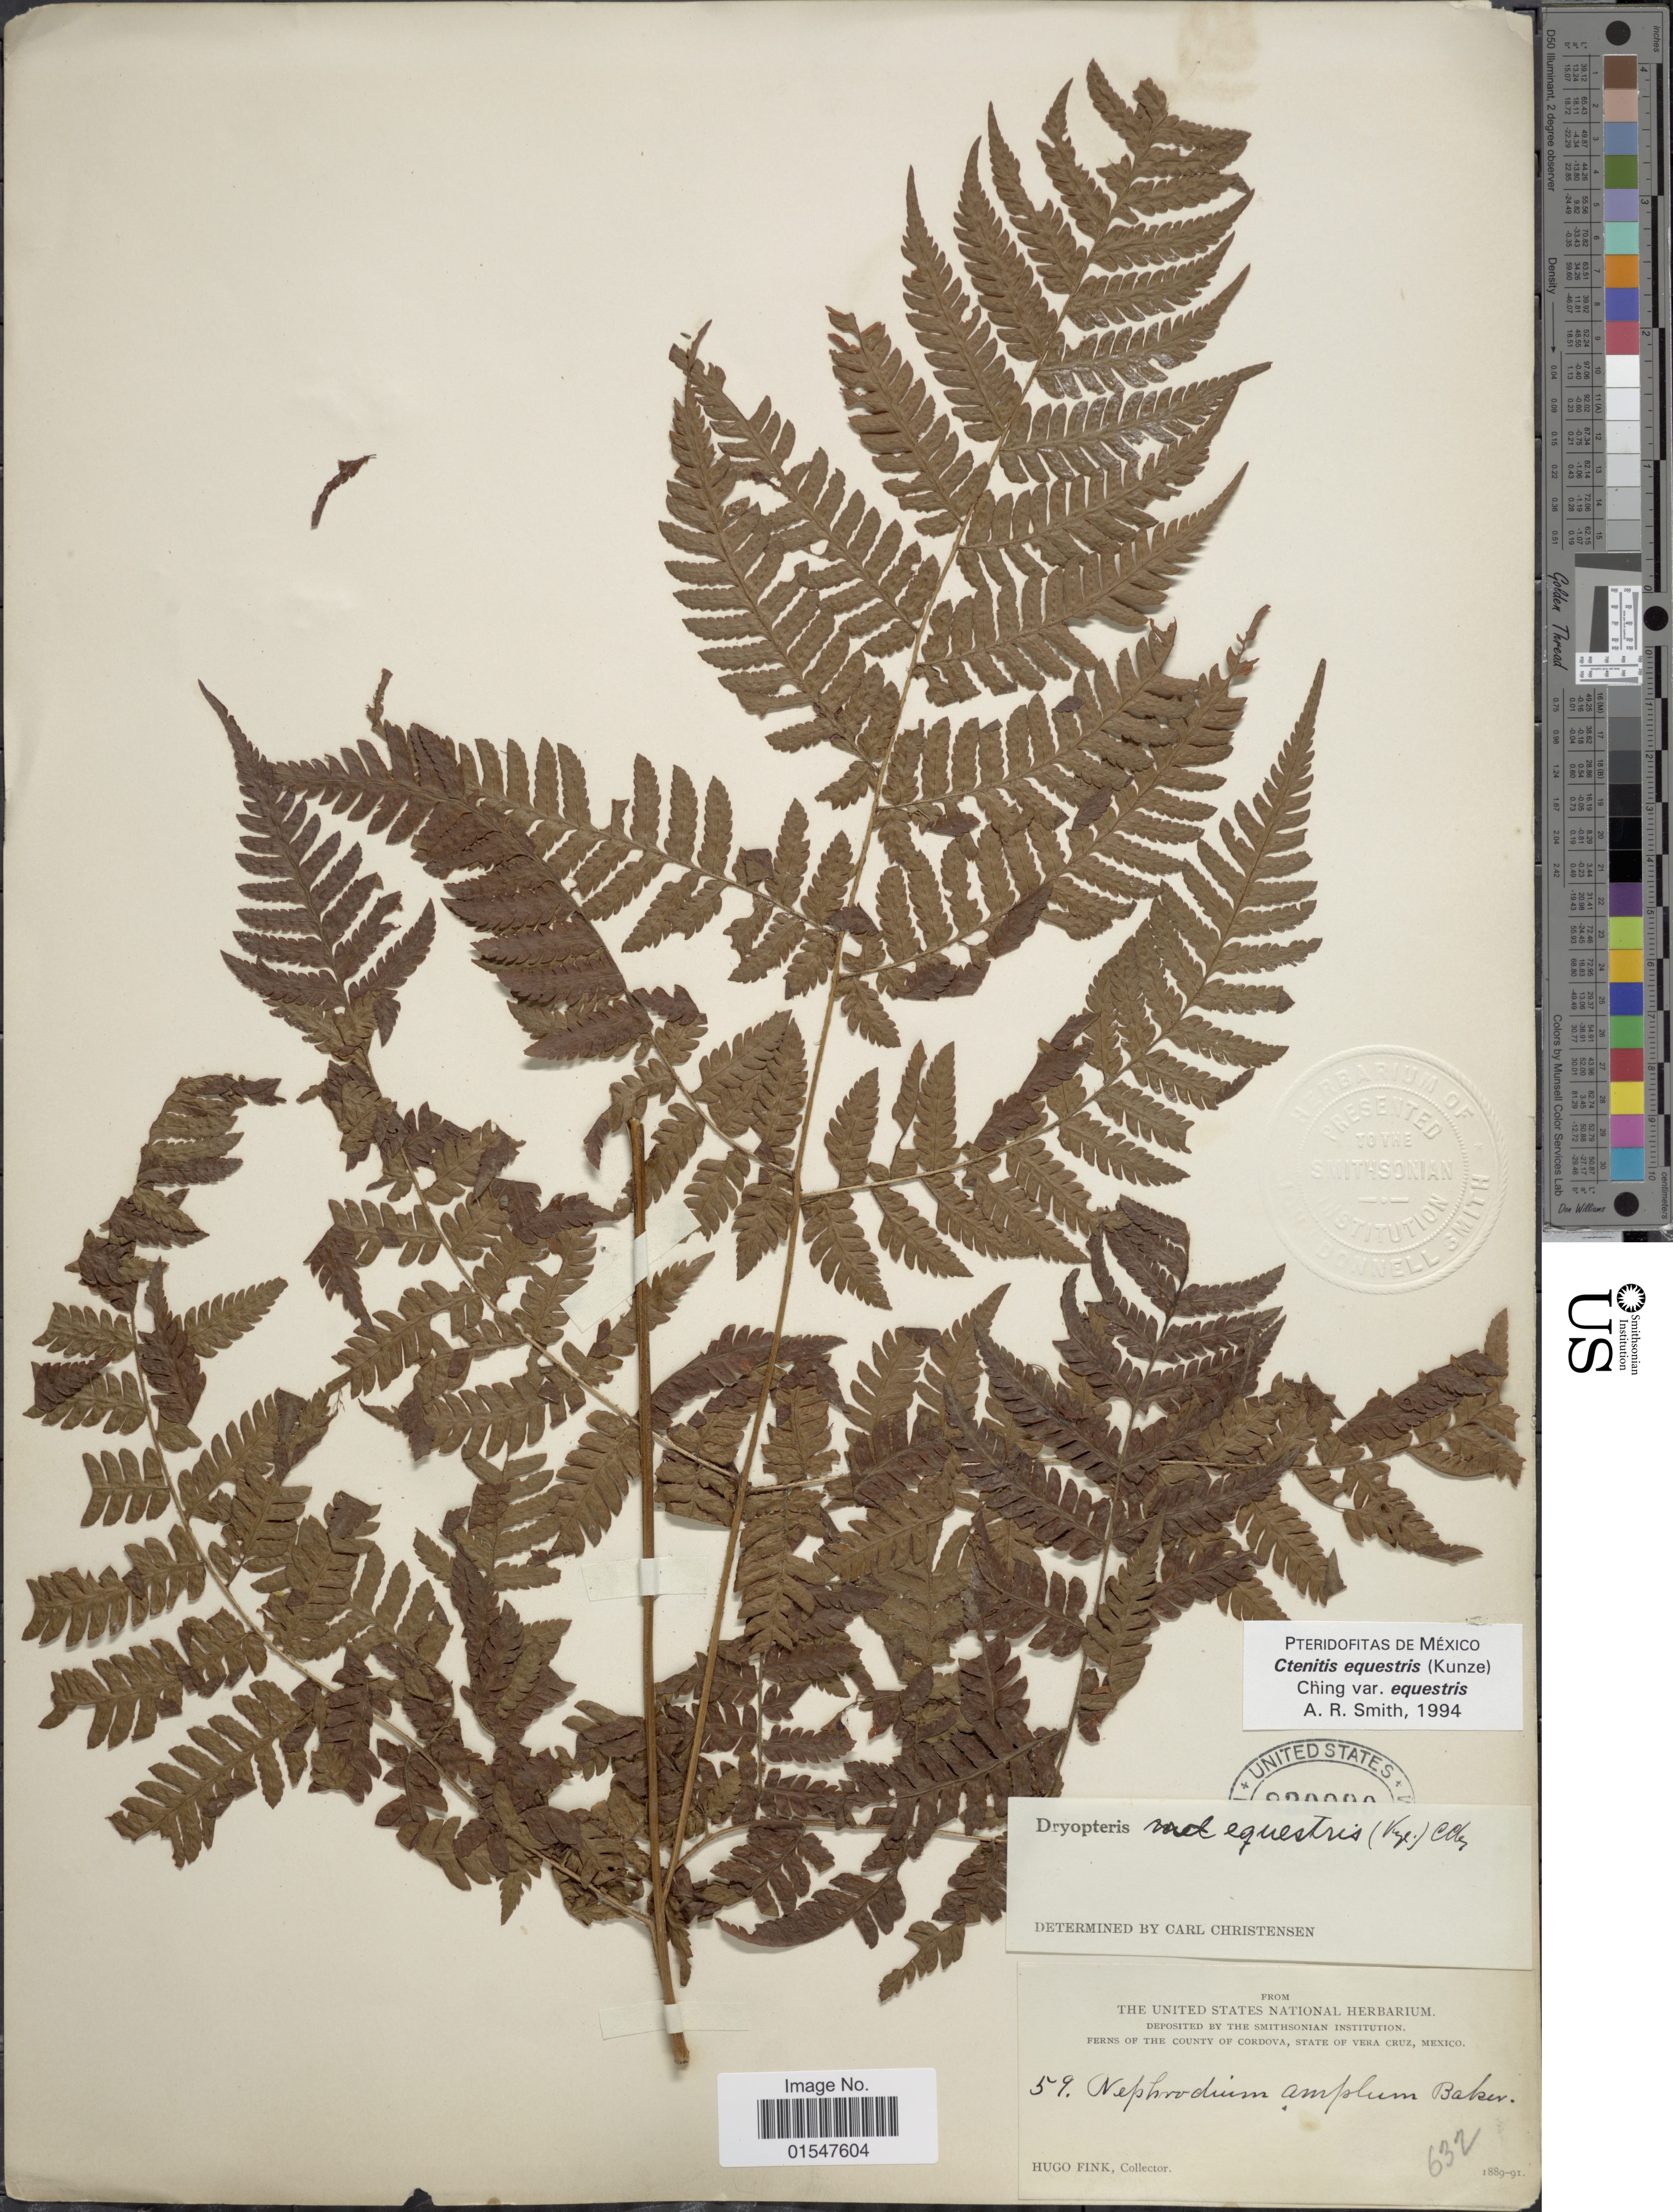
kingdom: Plantae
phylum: Tracheophyta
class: Polypodiopsida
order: Polypodiales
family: Dryopteridaceae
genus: Ctenitis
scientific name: Ctenitis equestris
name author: (Kunze) Ching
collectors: H. Fink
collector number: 59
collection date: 1889/1891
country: Mexico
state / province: Veracruz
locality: The County of Cordova, Sate of Vera Cruz, Mexico.